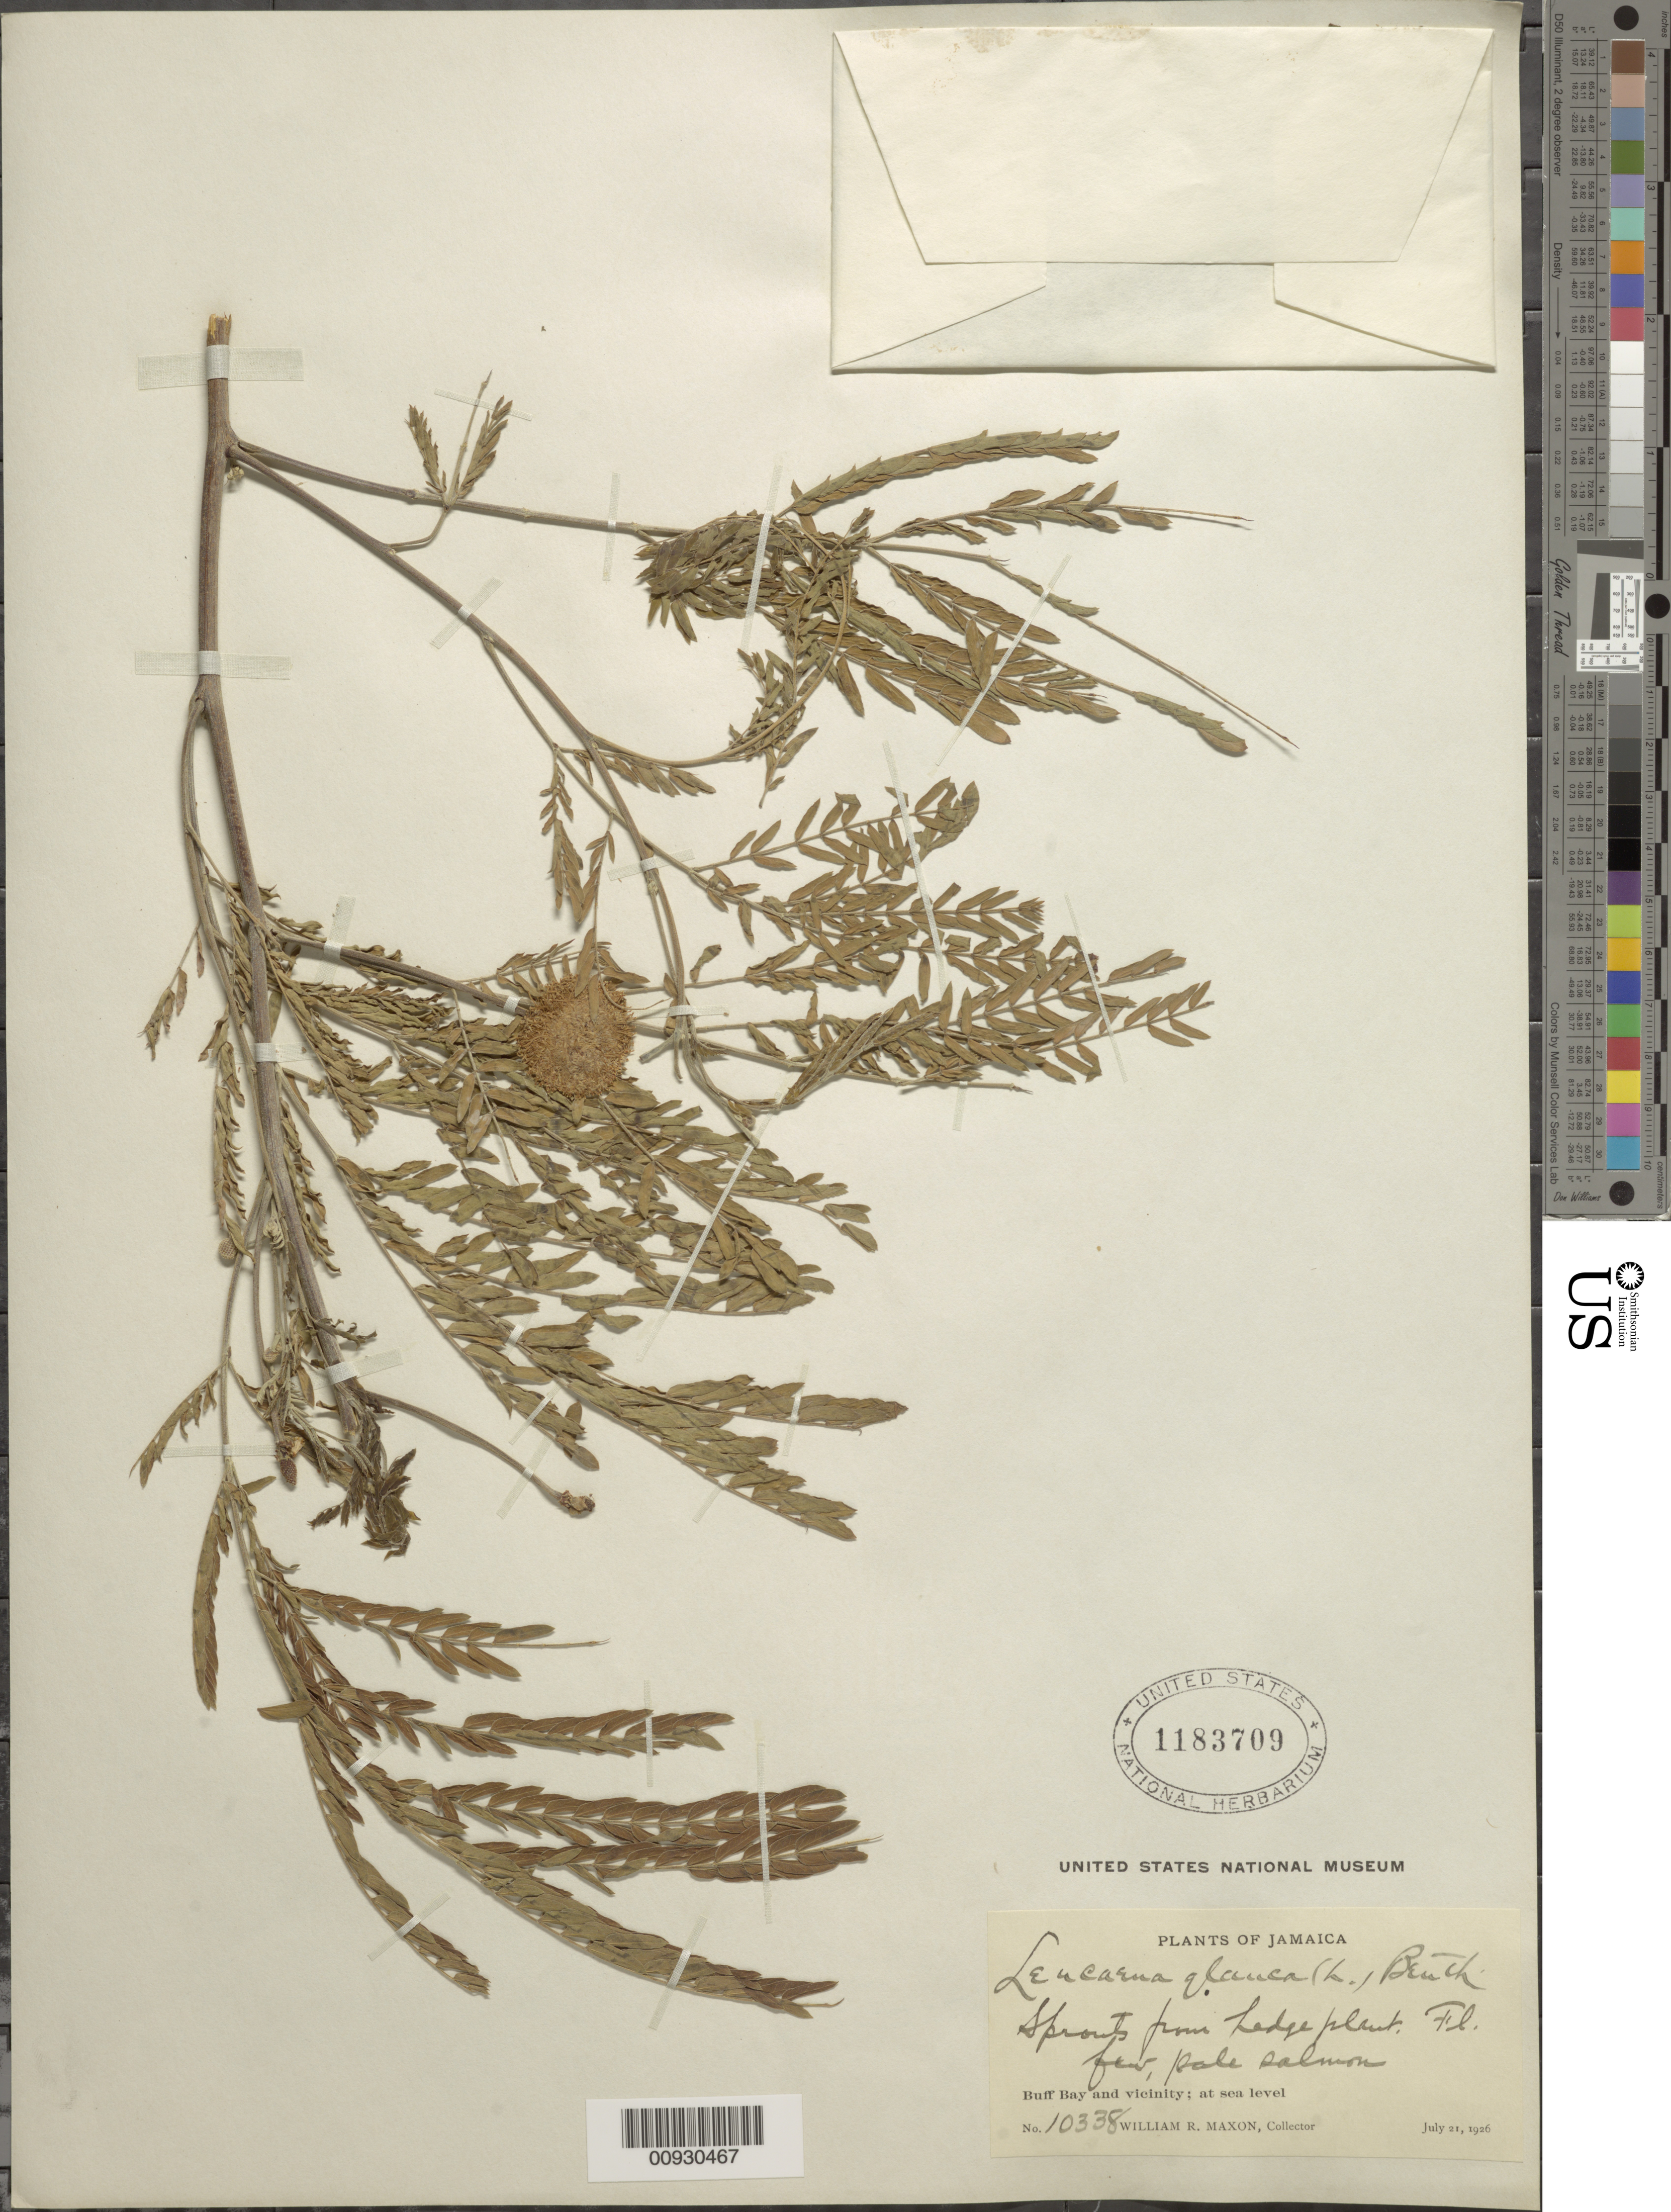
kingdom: Plantae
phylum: Tracheophyta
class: Magnoliopsida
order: Fabales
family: Fabaceae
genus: Leucaena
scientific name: Leucaena leucocephala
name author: (Lam.) de Wit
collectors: W. R. Maxon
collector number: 10338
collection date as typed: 21 Jul 1926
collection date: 1926-07-21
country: Jamaica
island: Jamaica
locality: Buff Bay and vicinity; at sea level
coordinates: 0 N, 0 E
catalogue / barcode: US 1183709